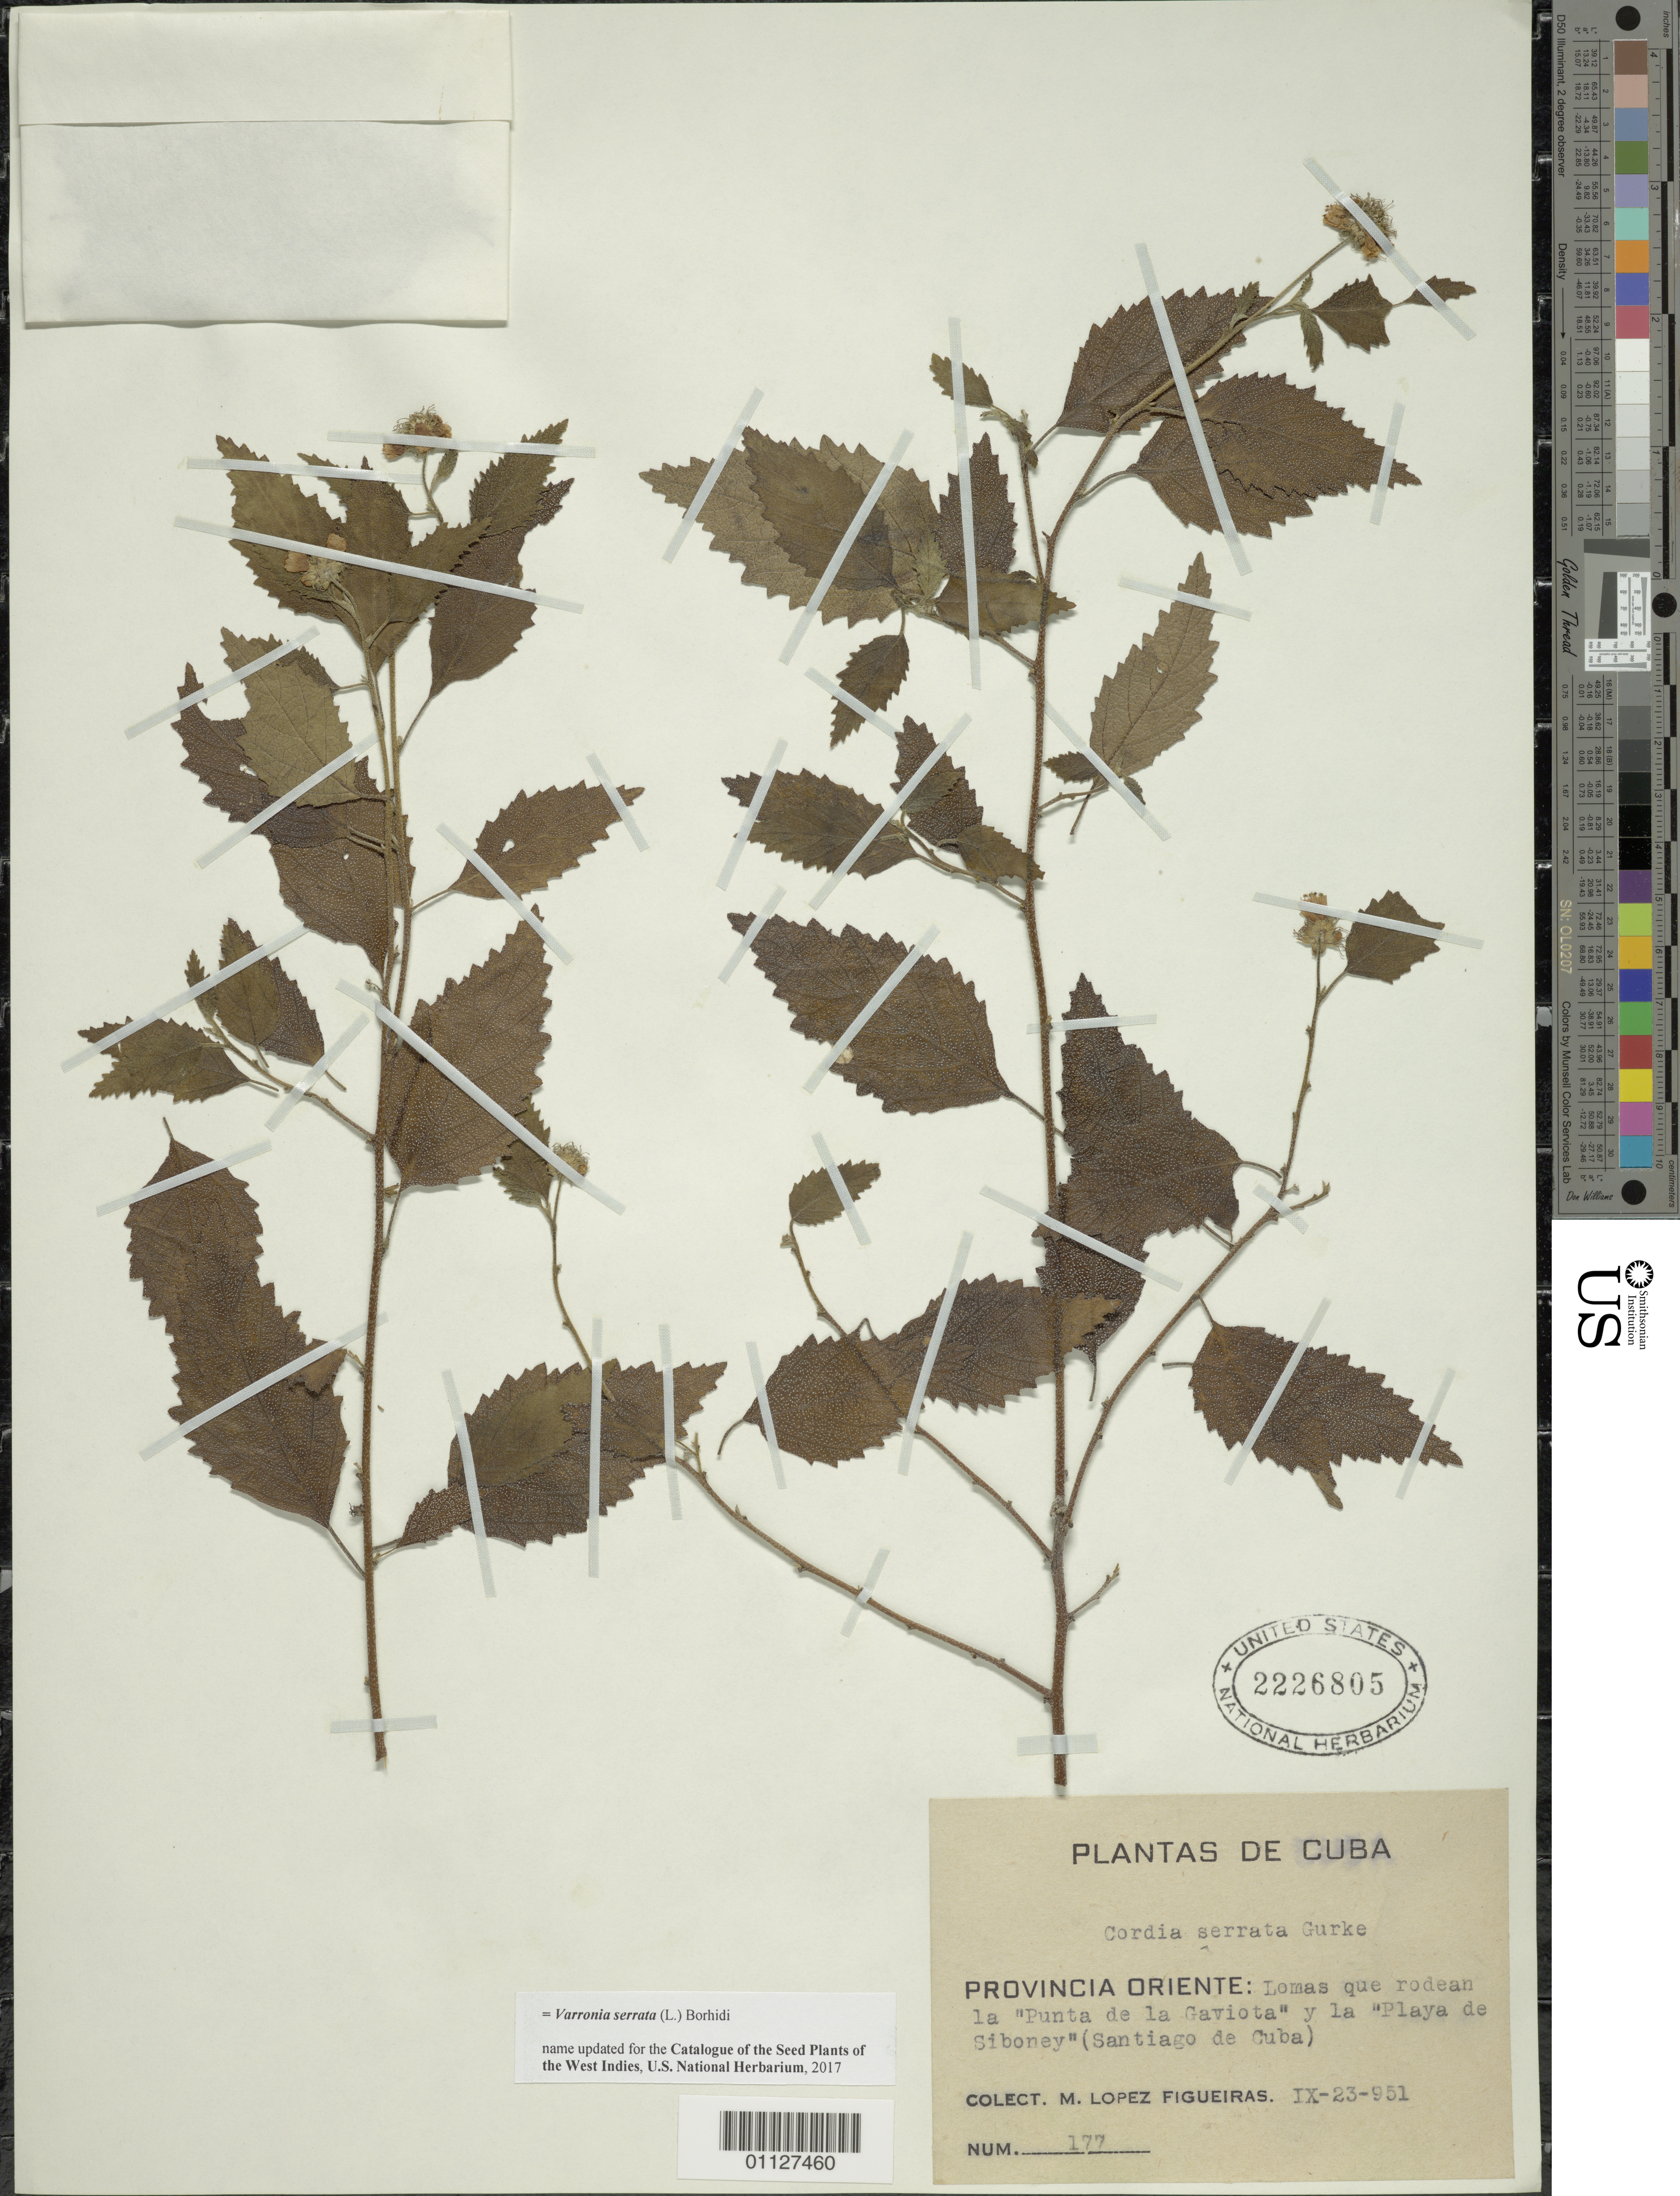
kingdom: Plantae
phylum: Tracheophyta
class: Magnoliopsida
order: Boraginales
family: Cordiaceae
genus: Varronia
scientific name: Varronia serrata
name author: (L.) Borhidi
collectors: M. López Figueiras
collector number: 177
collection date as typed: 23 Sep 1951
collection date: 1951-09-23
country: Cuba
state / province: Santiago de Cuba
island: Cuba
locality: Lomas que rodean la "Punta de la Gaviota" y la "Playa de Siboney"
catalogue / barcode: US 2226805